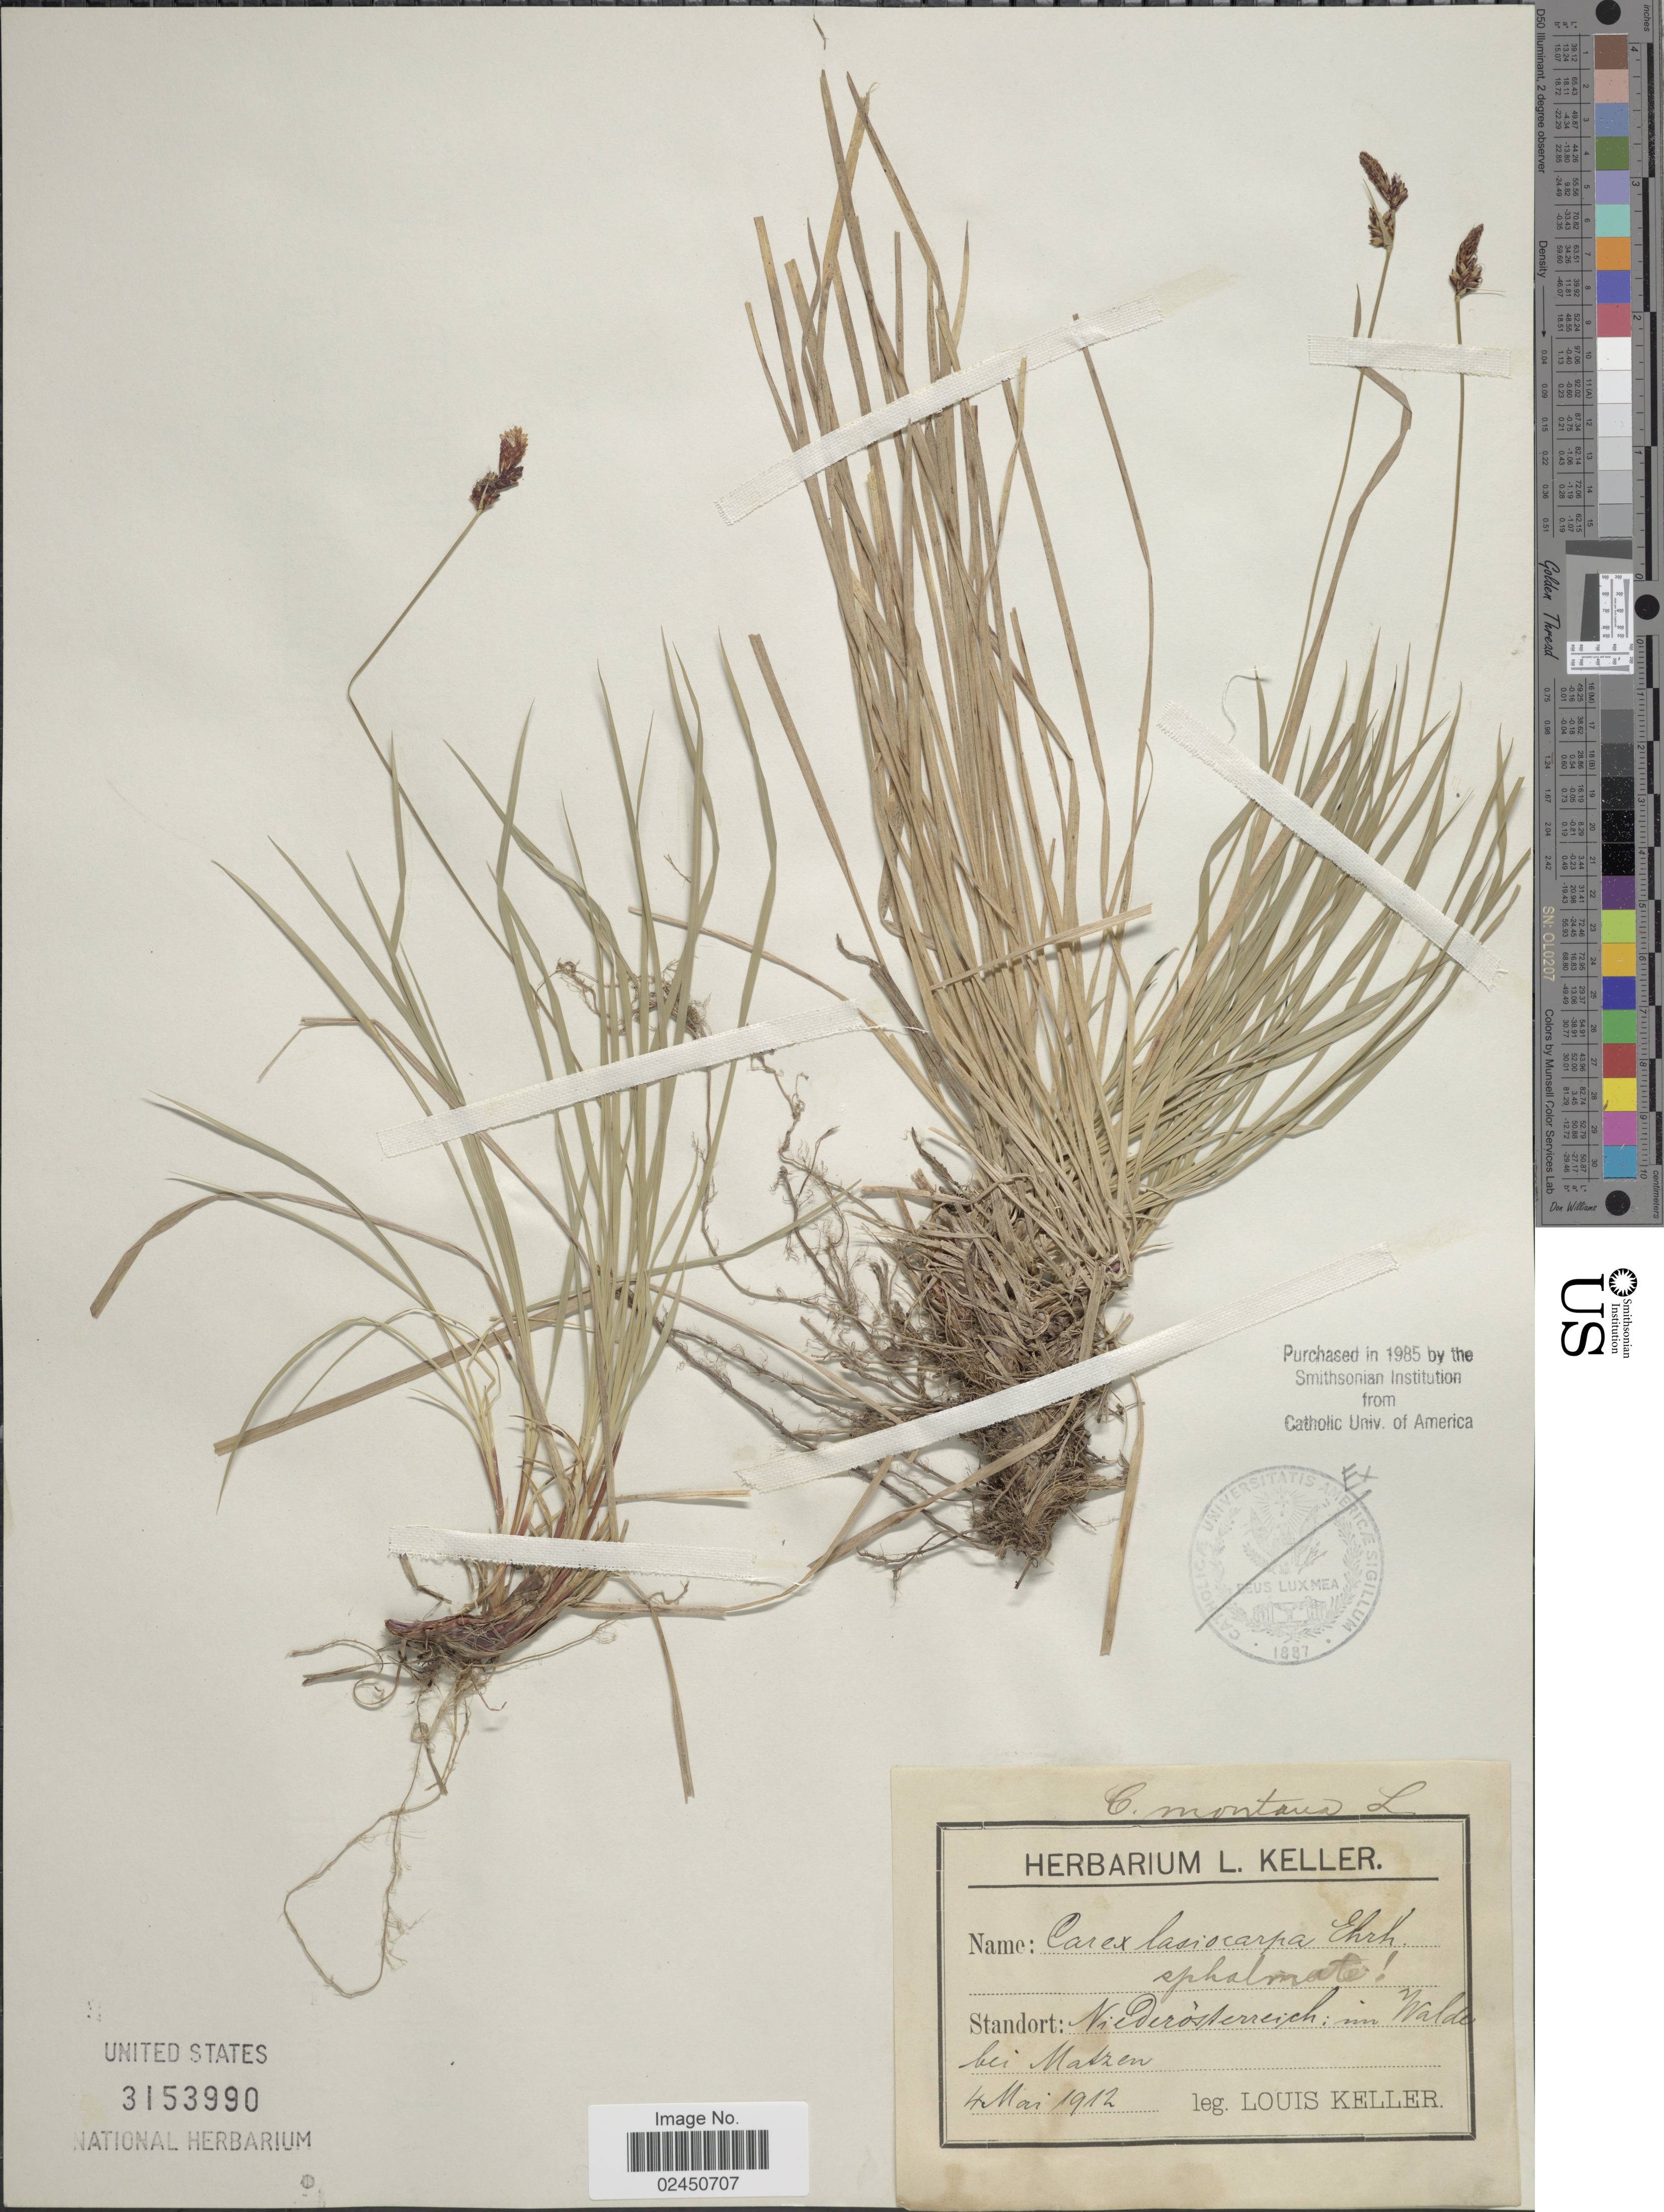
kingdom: Plantae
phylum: Tracheophyta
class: Liliopsida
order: Poales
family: Cyperaceae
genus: Carex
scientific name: Carex montana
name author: L.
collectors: L. F. Keller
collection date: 1912-05-04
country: Austria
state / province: Niederosterreich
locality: Walde bei Malzen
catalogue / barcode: US 3153990